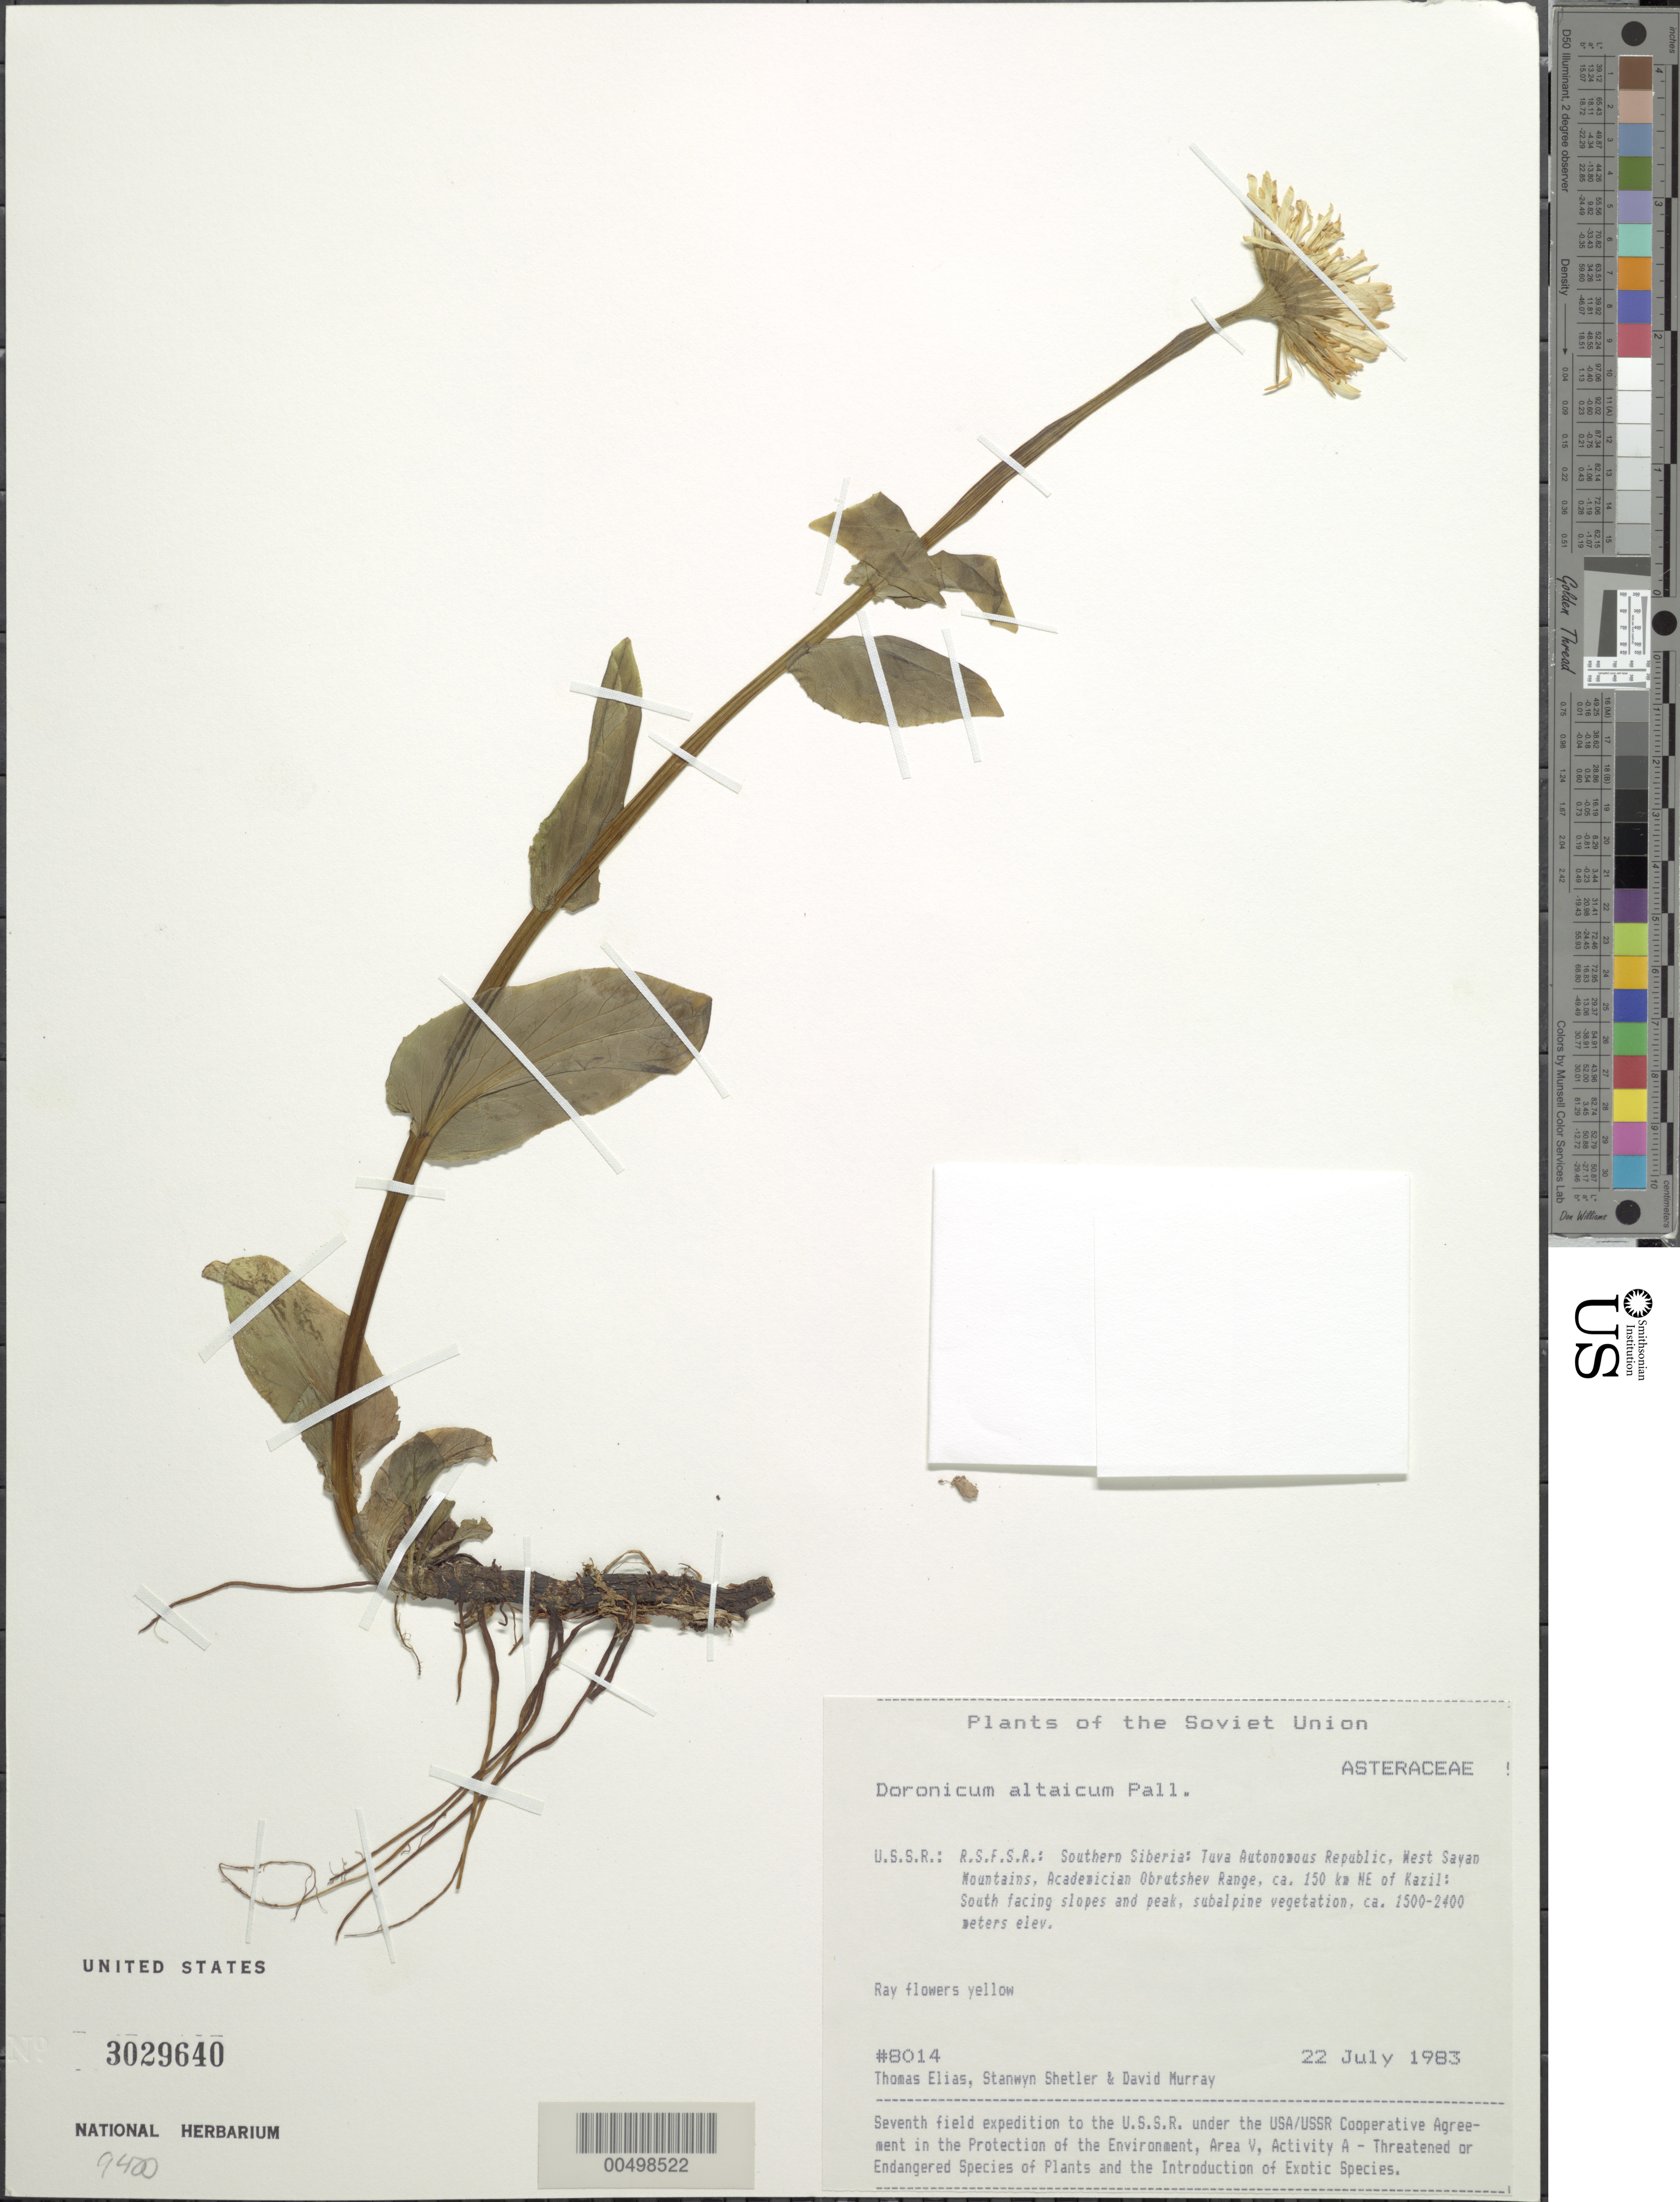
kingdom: Plantae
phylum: Tracheophyta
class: Magnoliopsida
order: Asterales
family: Asteraceae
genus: Doronicum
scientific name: Doronicum atlaicum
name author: Pall.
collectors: T. Elias, S. Shetler & D. F. Murray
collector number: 8014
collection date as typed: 22 Jul 1983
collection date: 1983-07-22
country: Russian Federation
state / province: Tuva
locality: West Sayan Mountains, Academician Obrutshev Range, ca. 150 km NE of Kazil [Kyzyl]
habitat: south facing slopes and peak, subalpine vegetation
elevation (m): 1500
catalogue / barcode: US 3029640